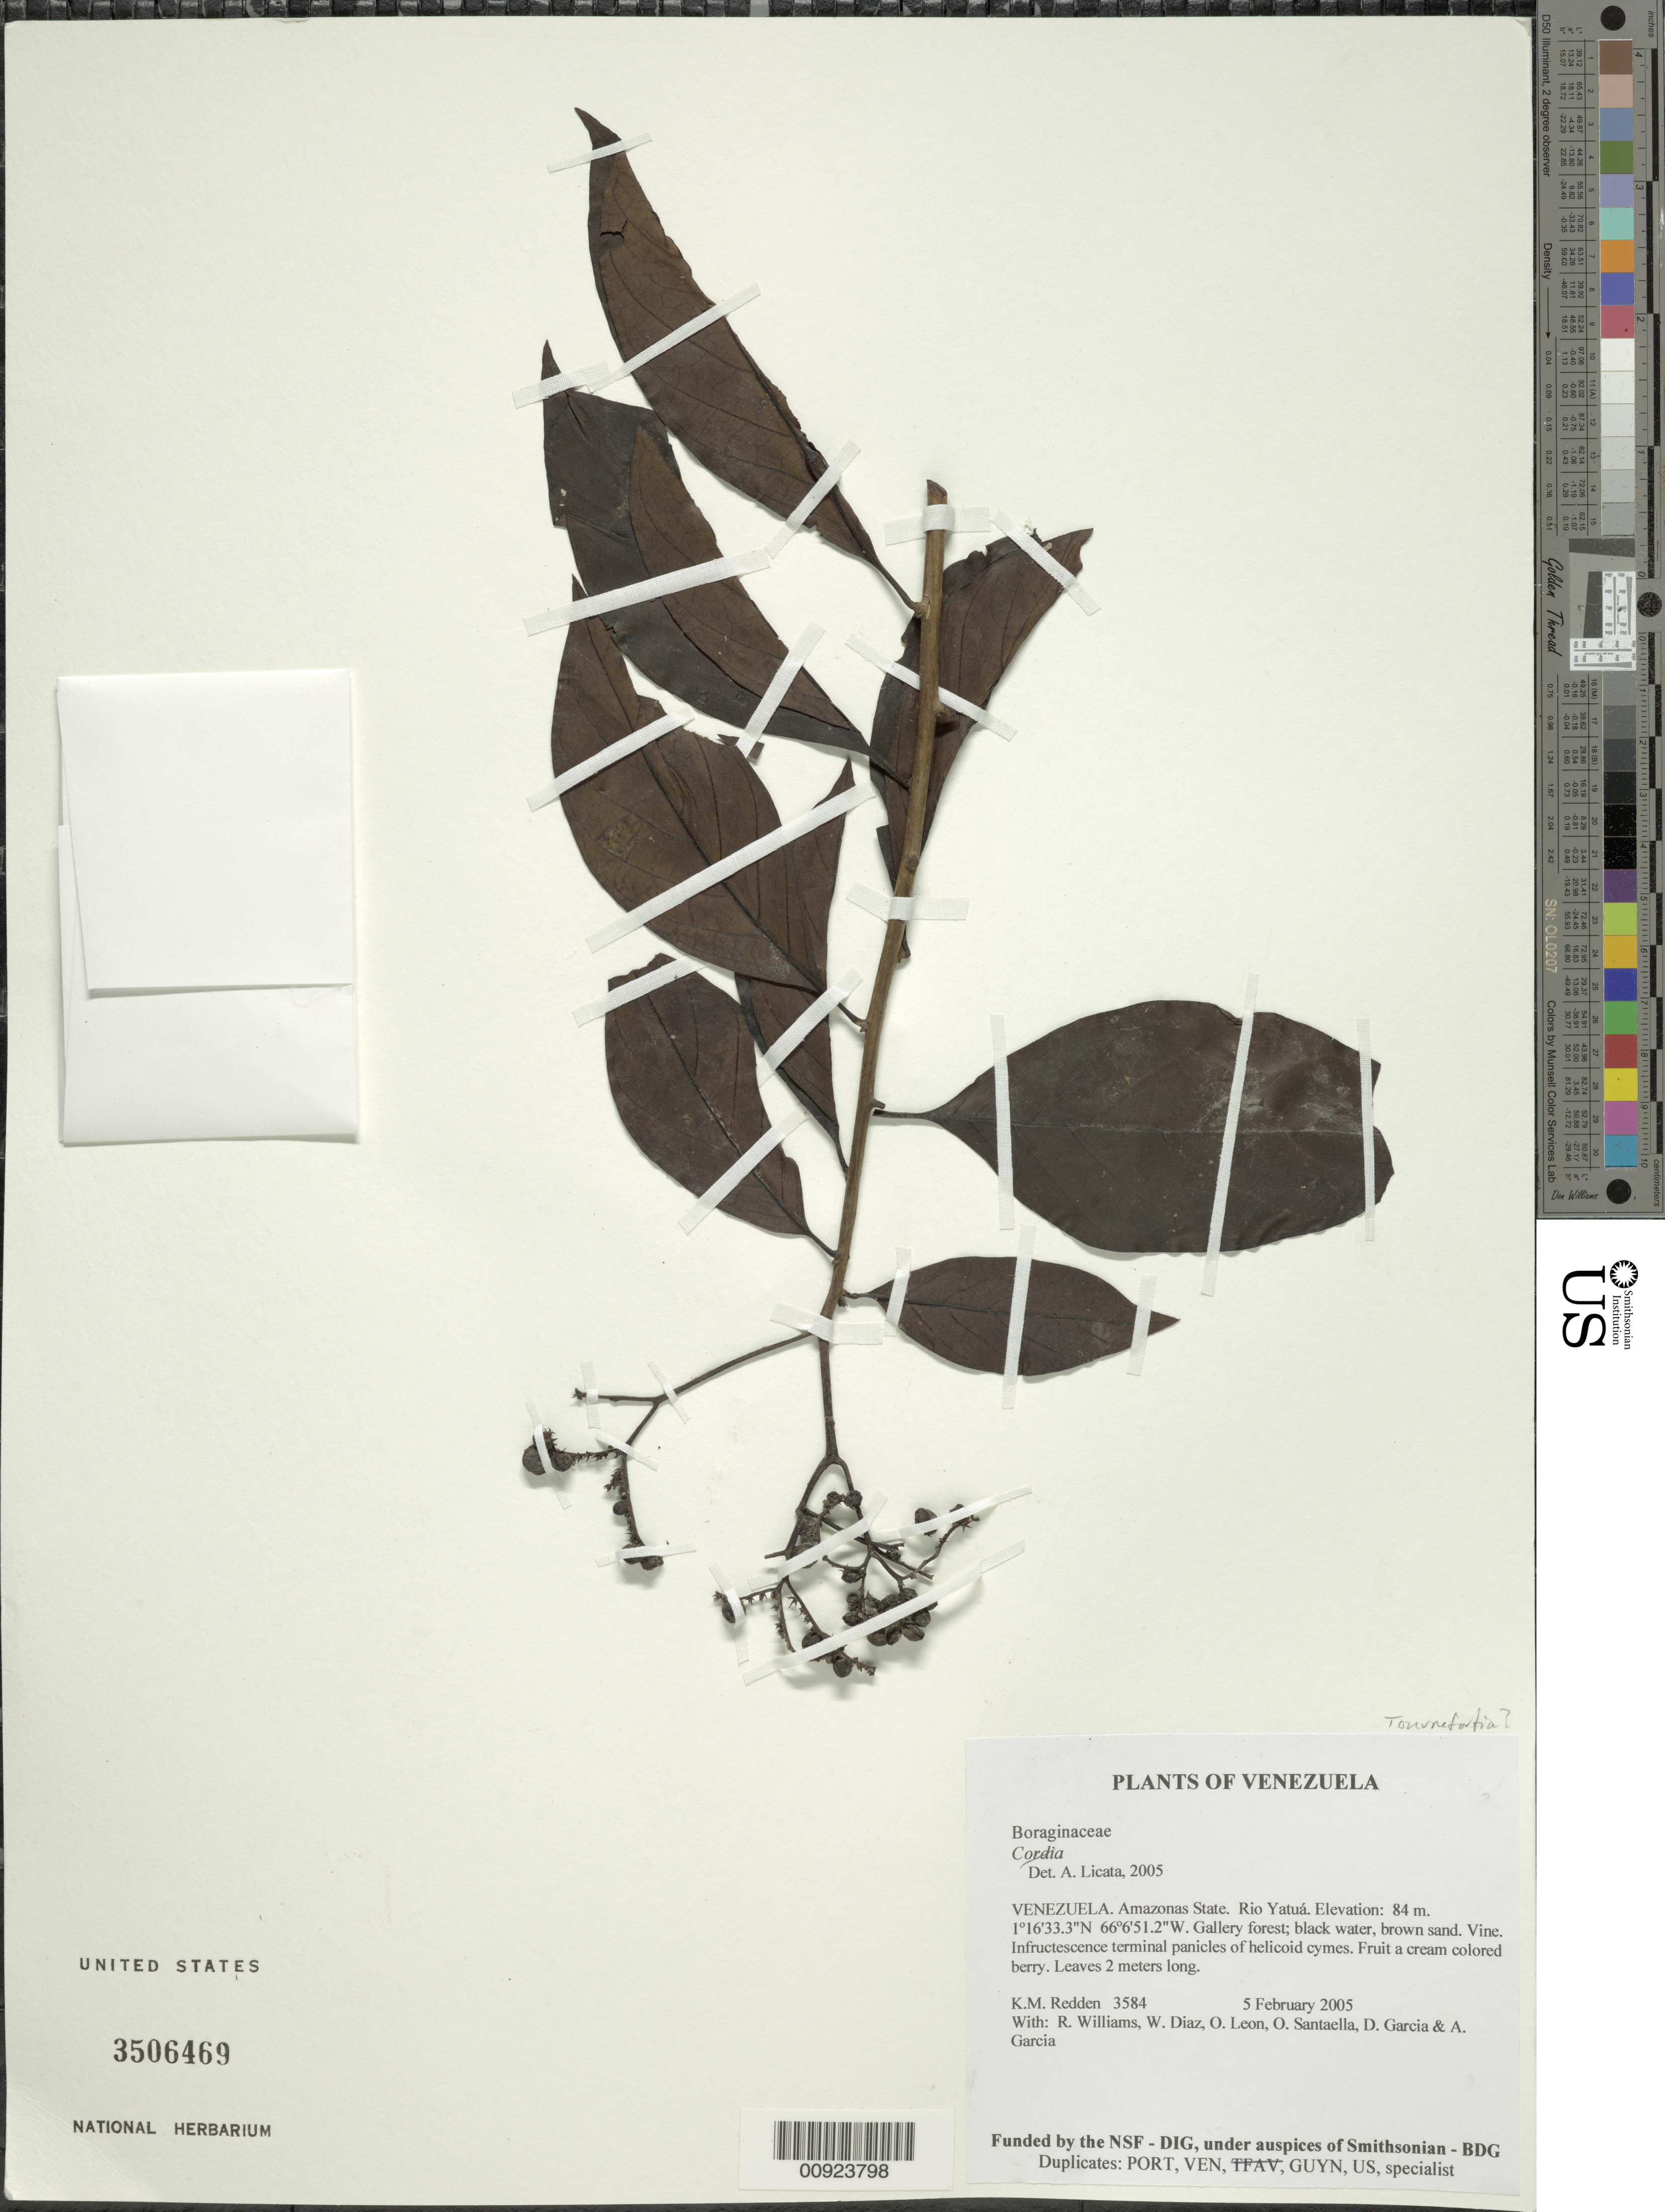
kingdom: Plantae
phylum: Tracheophyta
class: Magnoliopsida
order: Boraginales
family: Cordiaceae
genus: Cordia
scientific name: Cordia naidophila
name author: I.M. Johnst.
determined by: Licata, A., (PORT), Univ. Nac. Exp. de los Llanos Ezequiel Zamora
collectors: K. M. Redden, R. Williams, W. Díaz P., O. León, O. Santaella, D. Garcia & A. Garcia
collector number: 3584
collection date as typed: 5 February 2005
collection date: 2005-02-05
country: Venezuela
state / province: Amazonas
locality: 18 - Rio Yatuá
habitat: Gallery forest; black water, brown sand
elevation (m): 84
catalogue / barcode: US 3506469